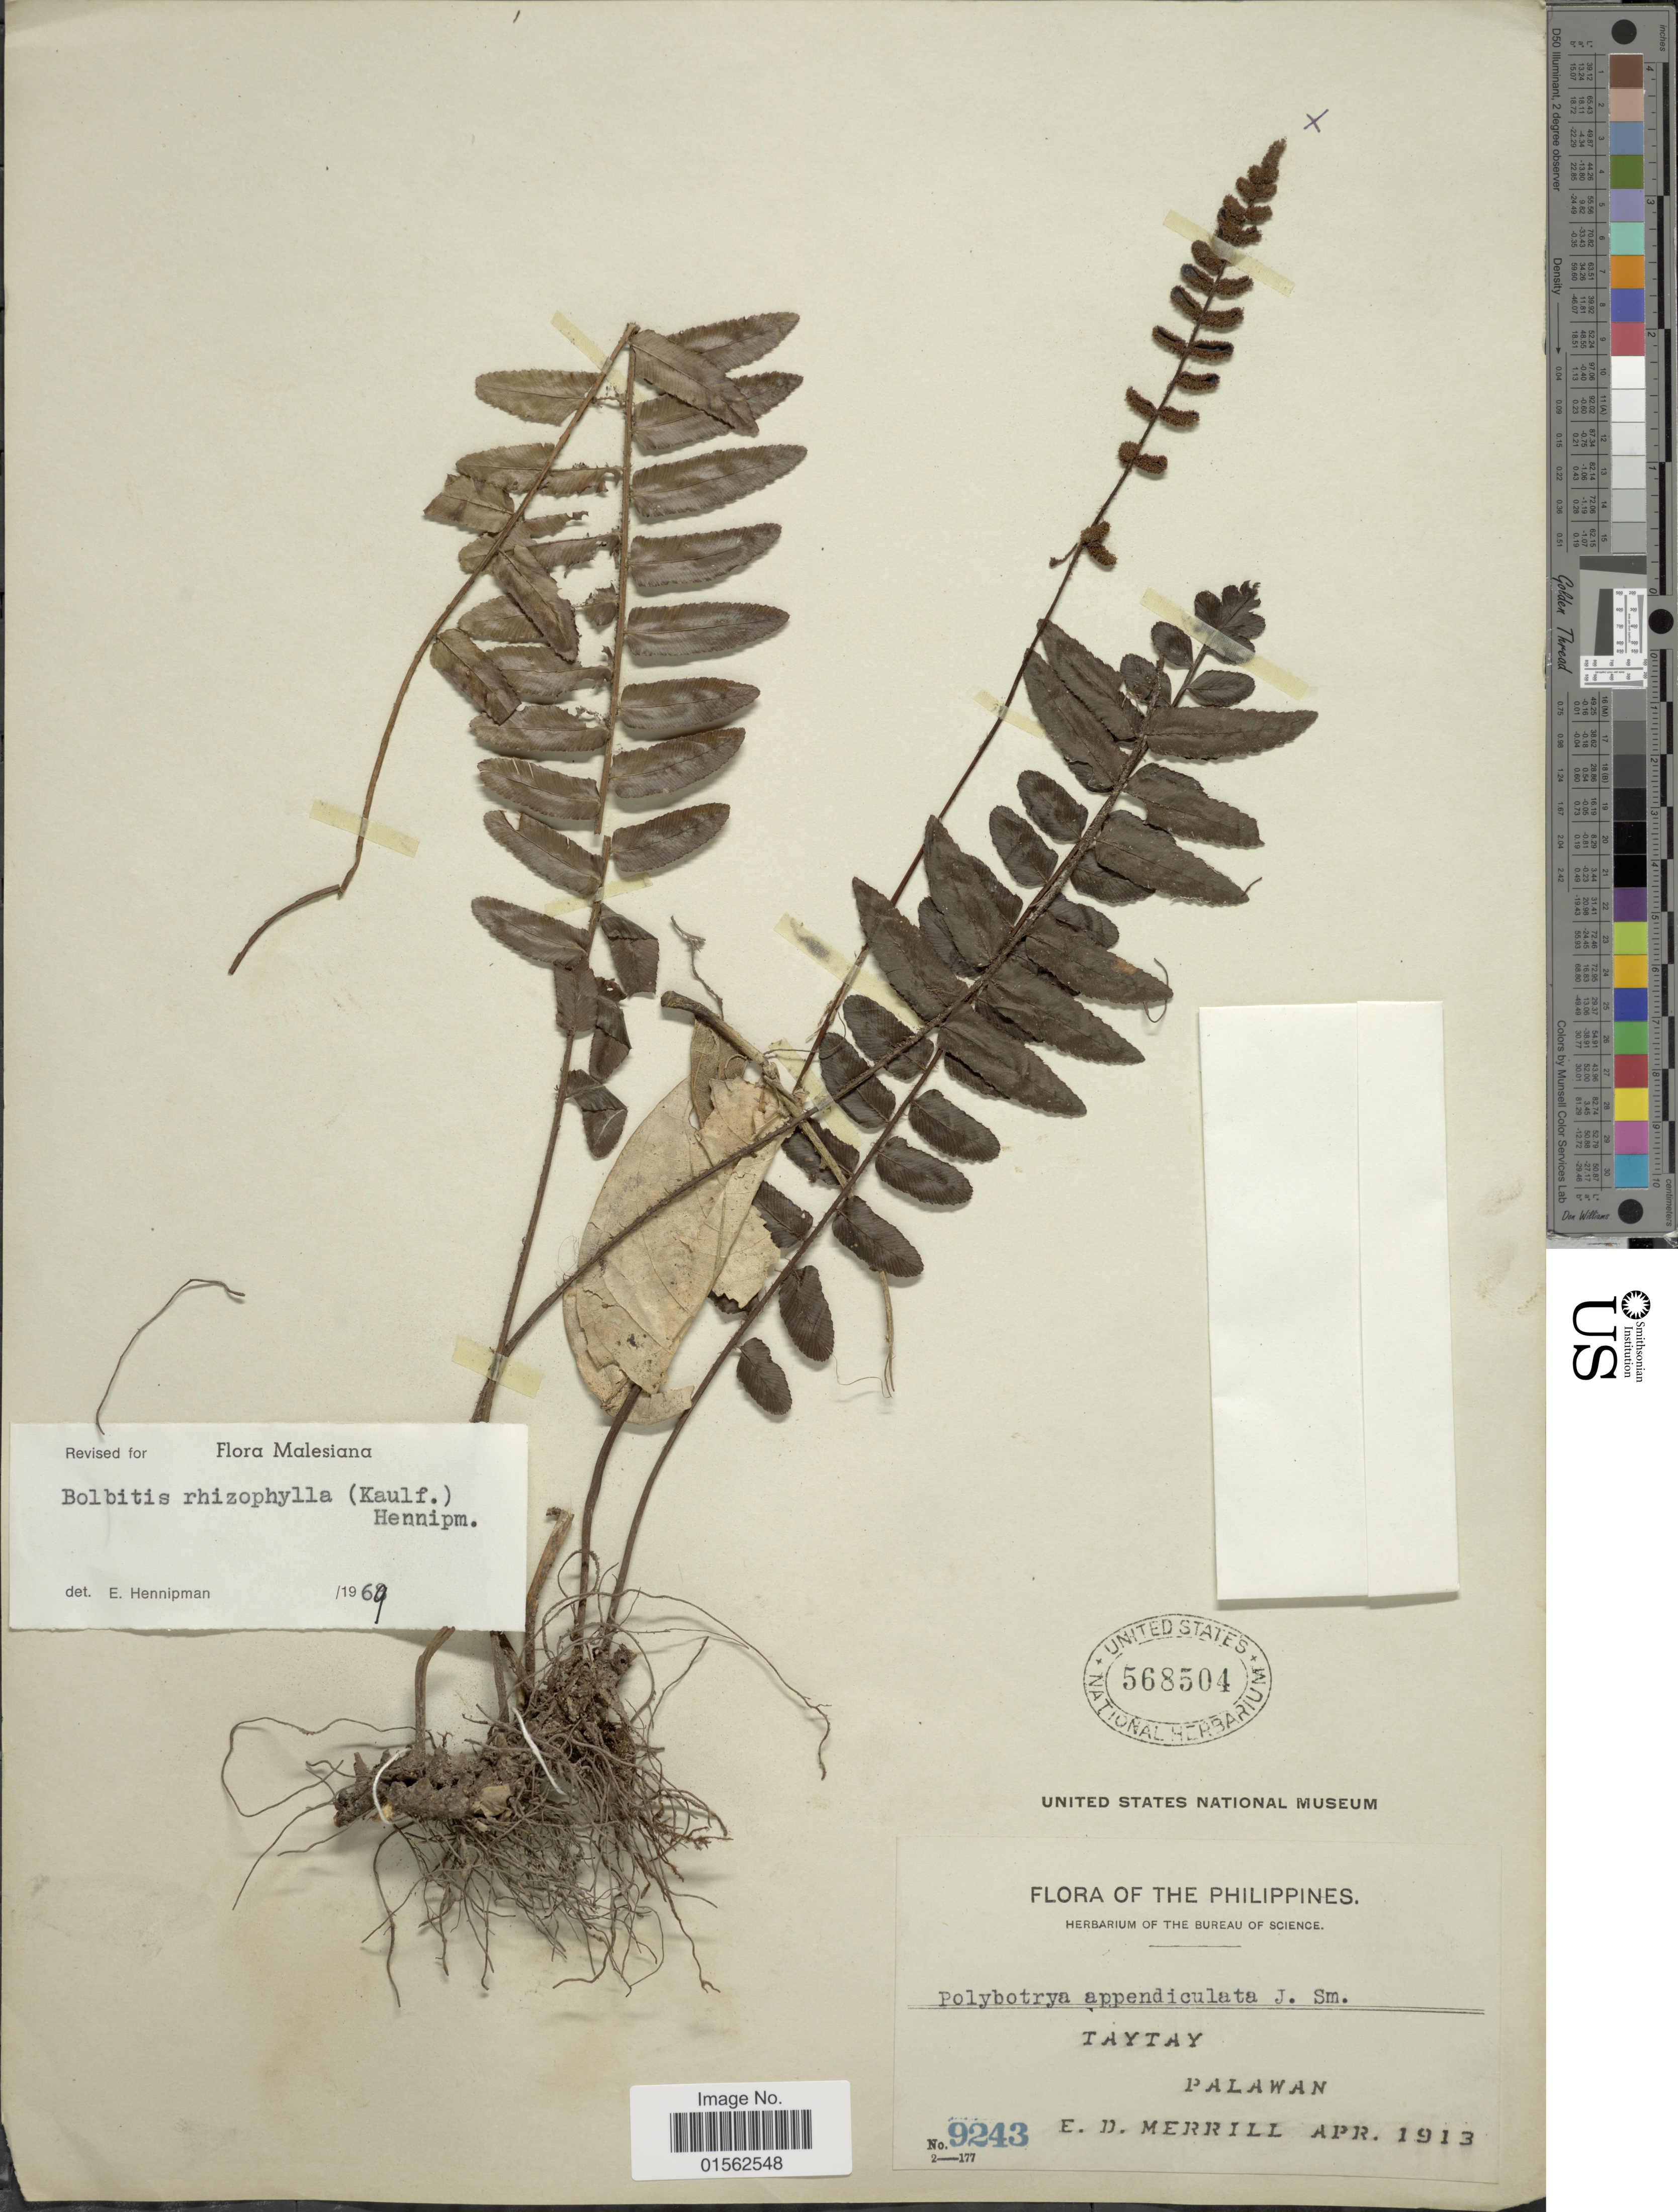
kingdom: Plantae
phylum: Tracheophyta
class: Polypodiopsida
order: Polypodiales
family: Dryopteridaceae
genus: Bolbitis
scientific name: Bolbitis rhizophylla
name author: (Kaulf.) Hennipman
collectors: E. D. Merrill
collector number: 9243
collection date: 1913-04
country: Philippines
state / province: Mimaropa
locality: Philippines, Taytay, Palawan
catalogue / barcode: US 568504